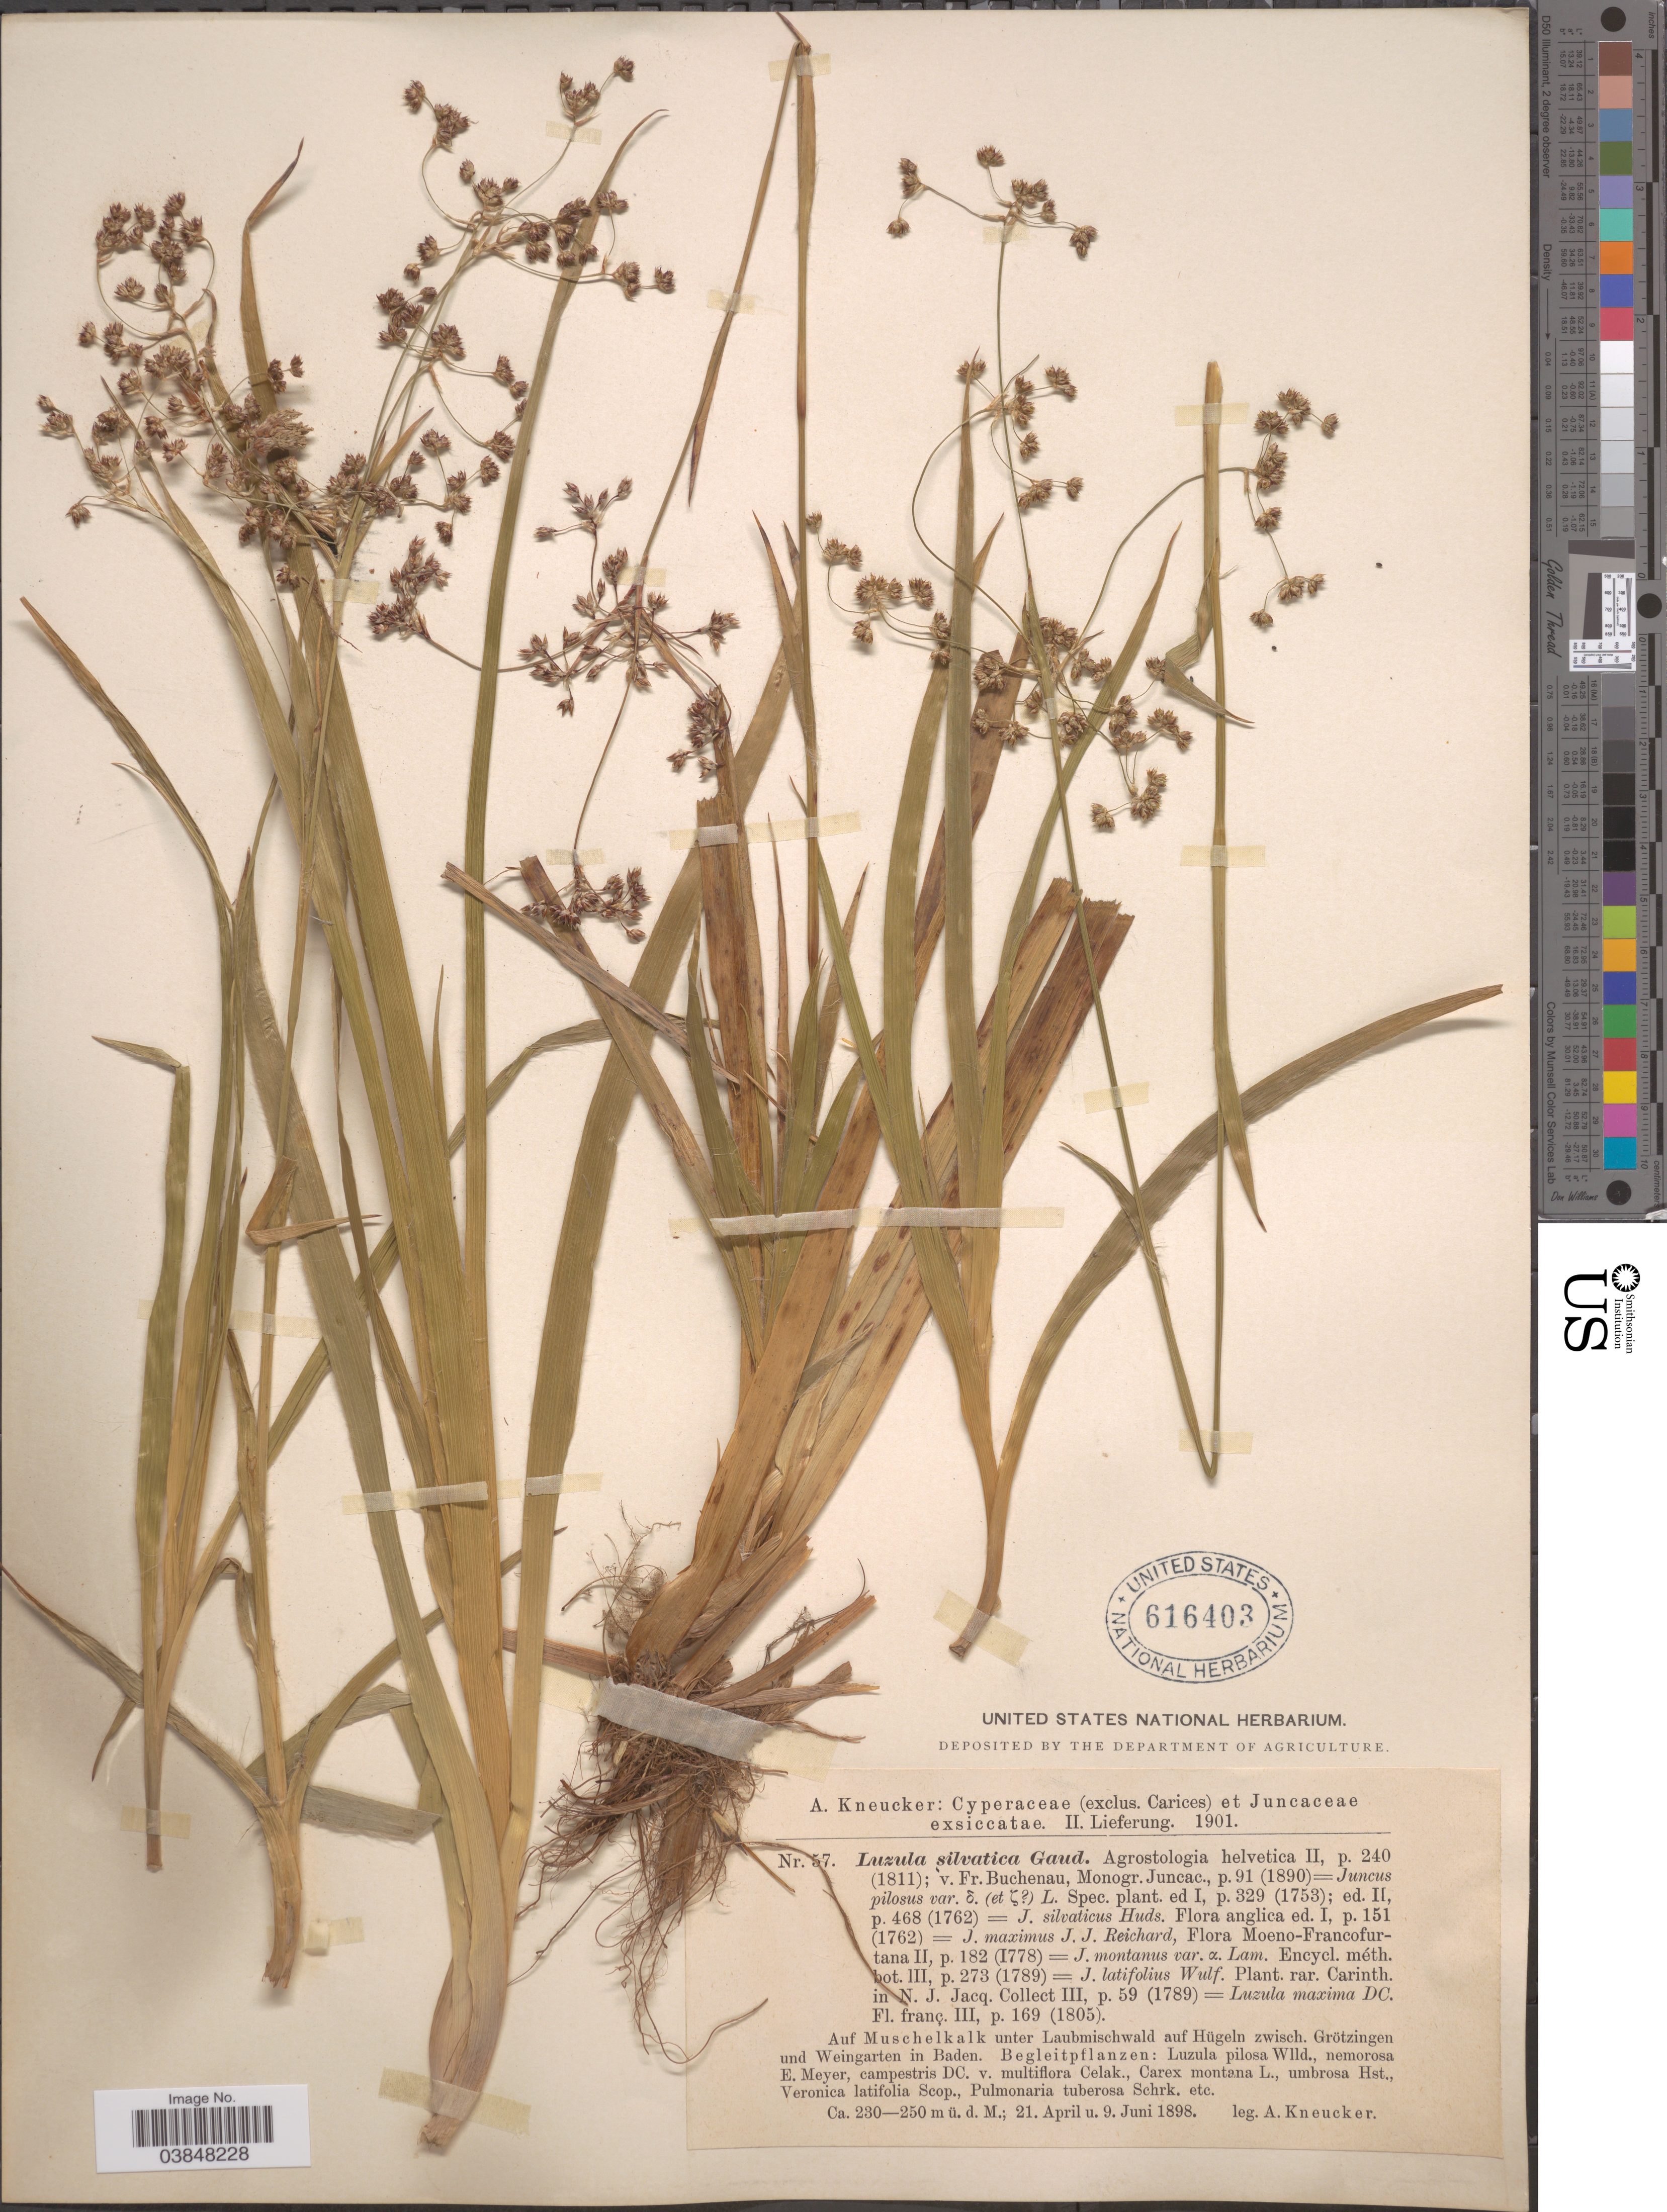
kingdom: Plantae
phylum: Tracheophyta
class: Liliopsida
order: Poales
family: Juncaceae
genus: Luzula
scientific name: Luzula sylvatica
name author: (Huds.) Gaudin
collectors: A. Kneucker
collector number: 57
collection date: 1898-04-21/1898-06-09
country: Germany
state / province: Baden-Württemberg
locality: Auf Muschelkalk unter Laubmischwald auf Hügeln zwisch. Grötzingen und Weingarten in Baden.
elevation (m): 230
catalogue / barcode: US 616403